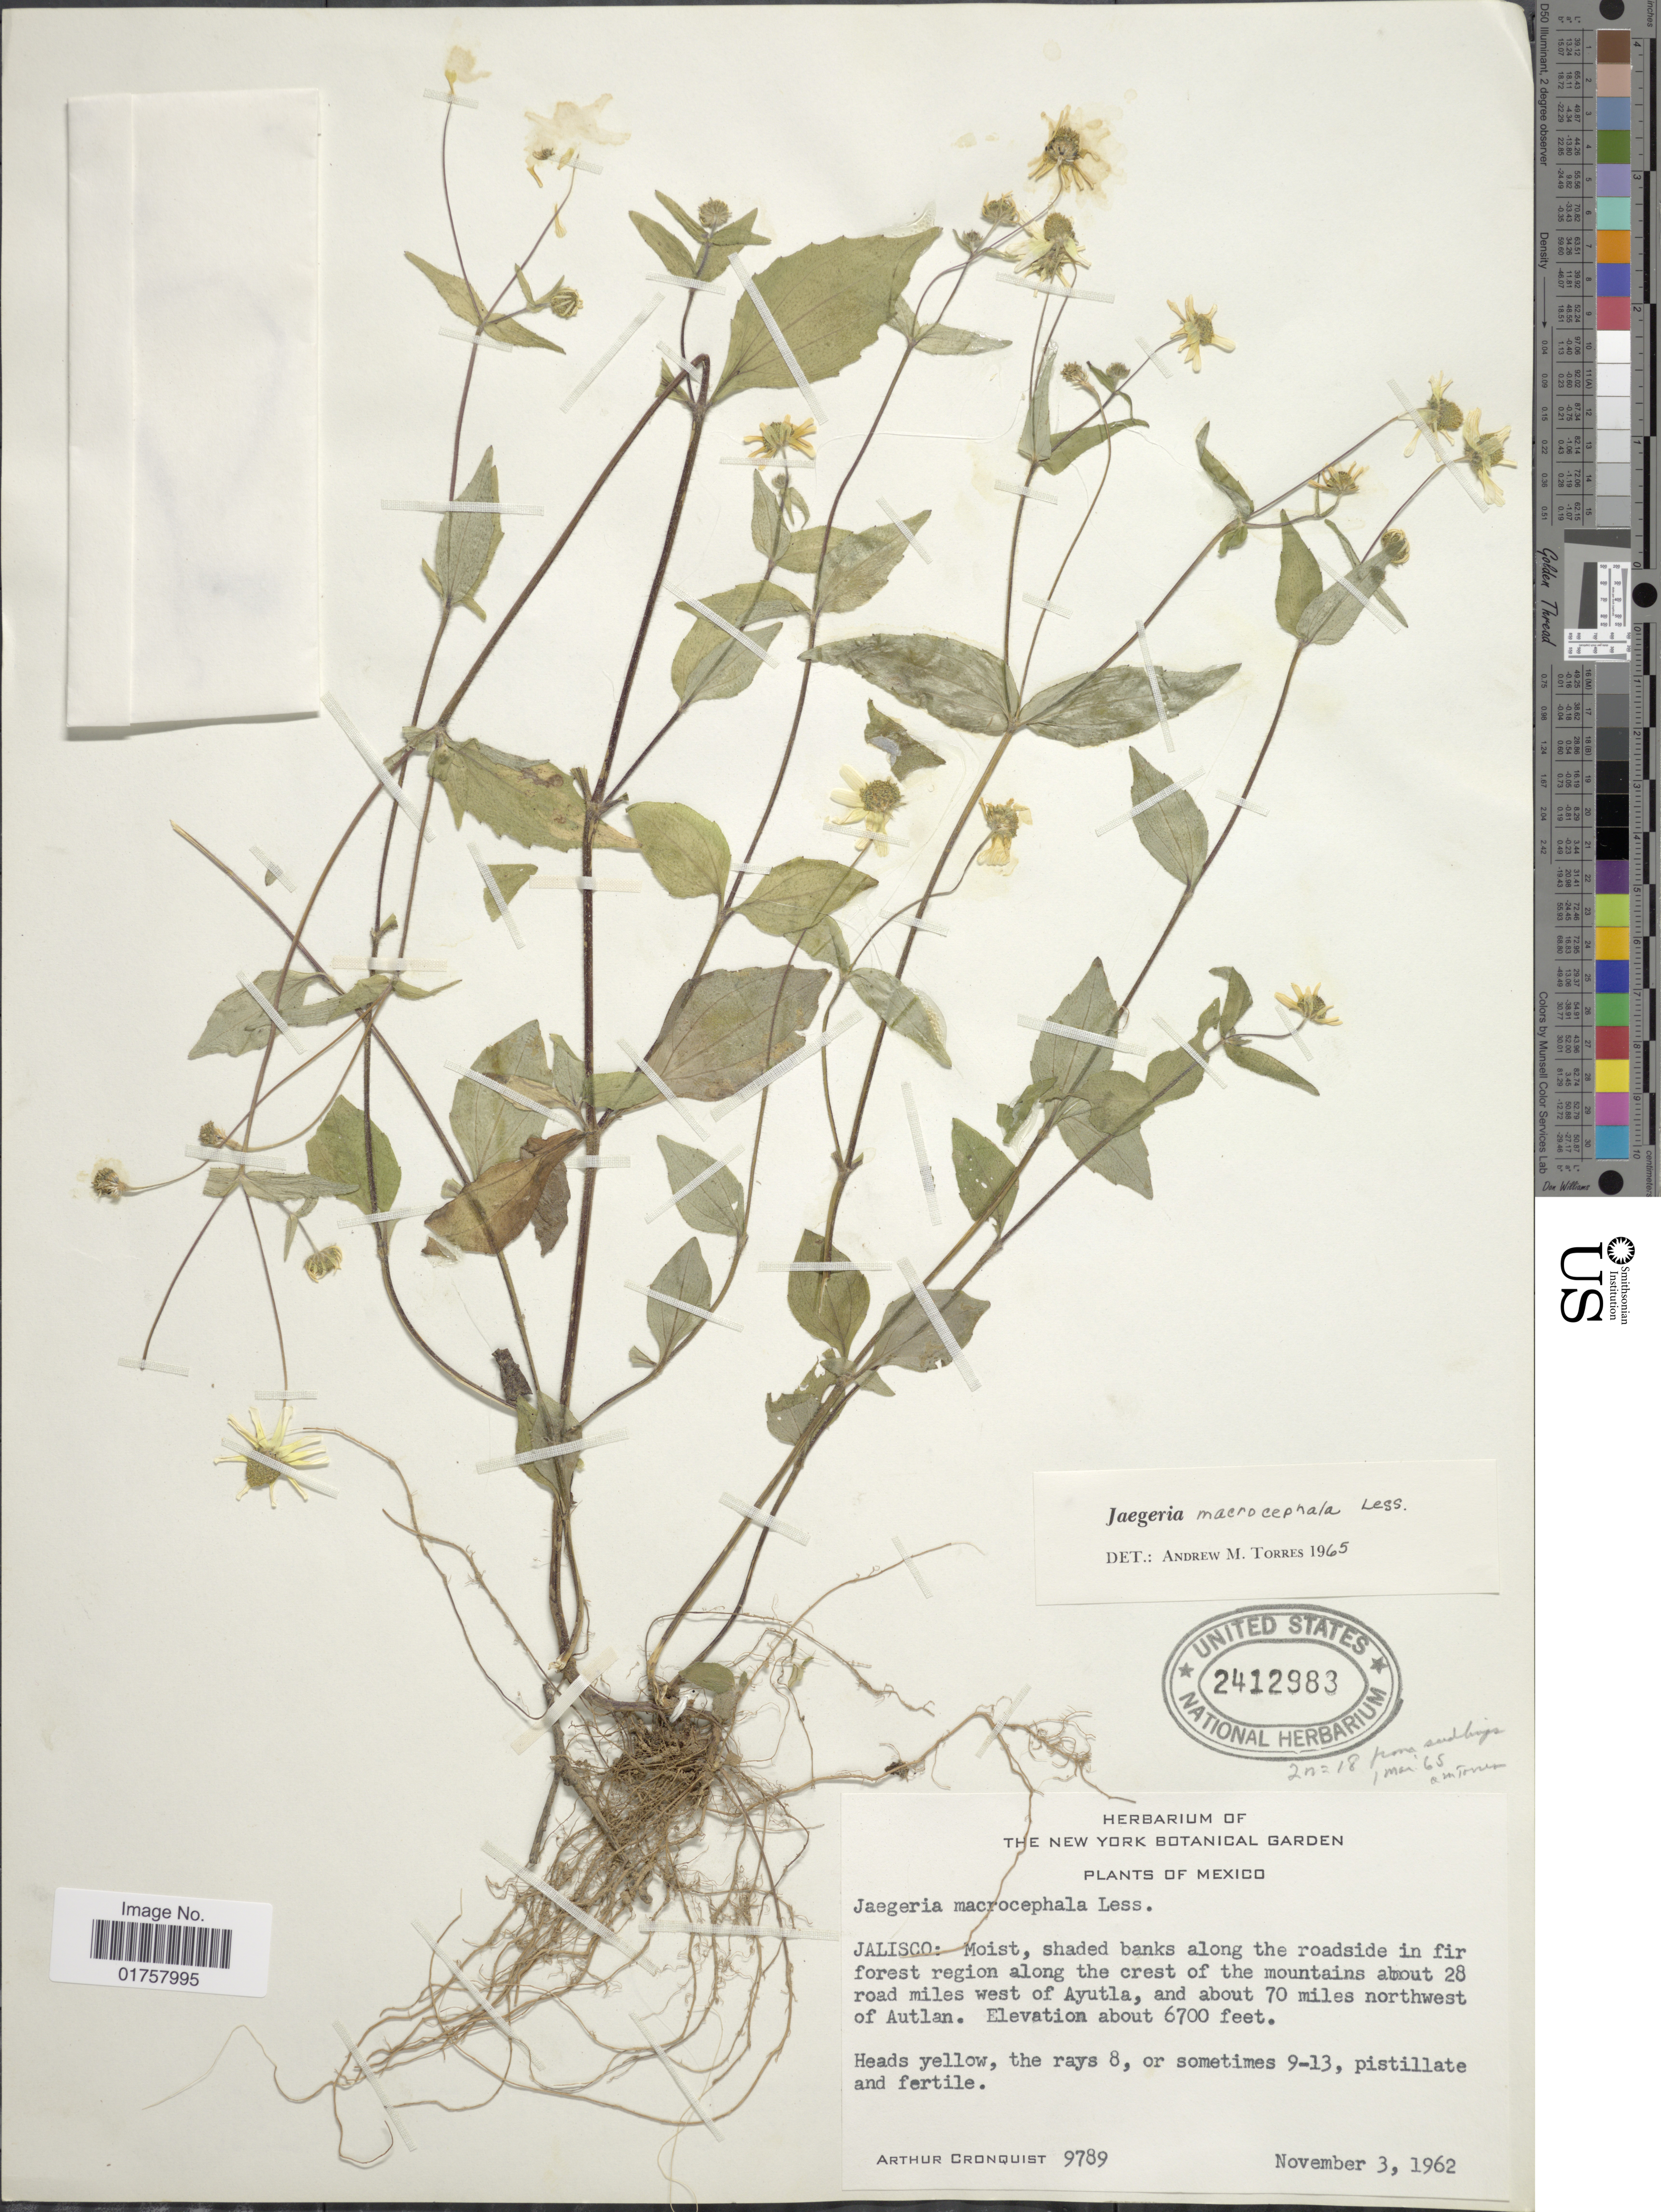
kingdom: Plantae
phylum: Tracheophyta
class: Magnoliopsida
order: Asterales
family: Asteraceae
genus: Jaegeria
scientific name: Jaegeria macrocephala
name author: Less.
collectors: A. J. Cronquist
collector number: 9789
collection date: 1962-11-03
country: Mexico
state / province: Jalisco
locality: Moist, shaded banks along the roadside in fir forest region along the crest of the mountains about 28 miles west of Ayutla, and about 70 miles northwest of Autlan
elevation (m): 2042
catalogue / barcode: US 2412983